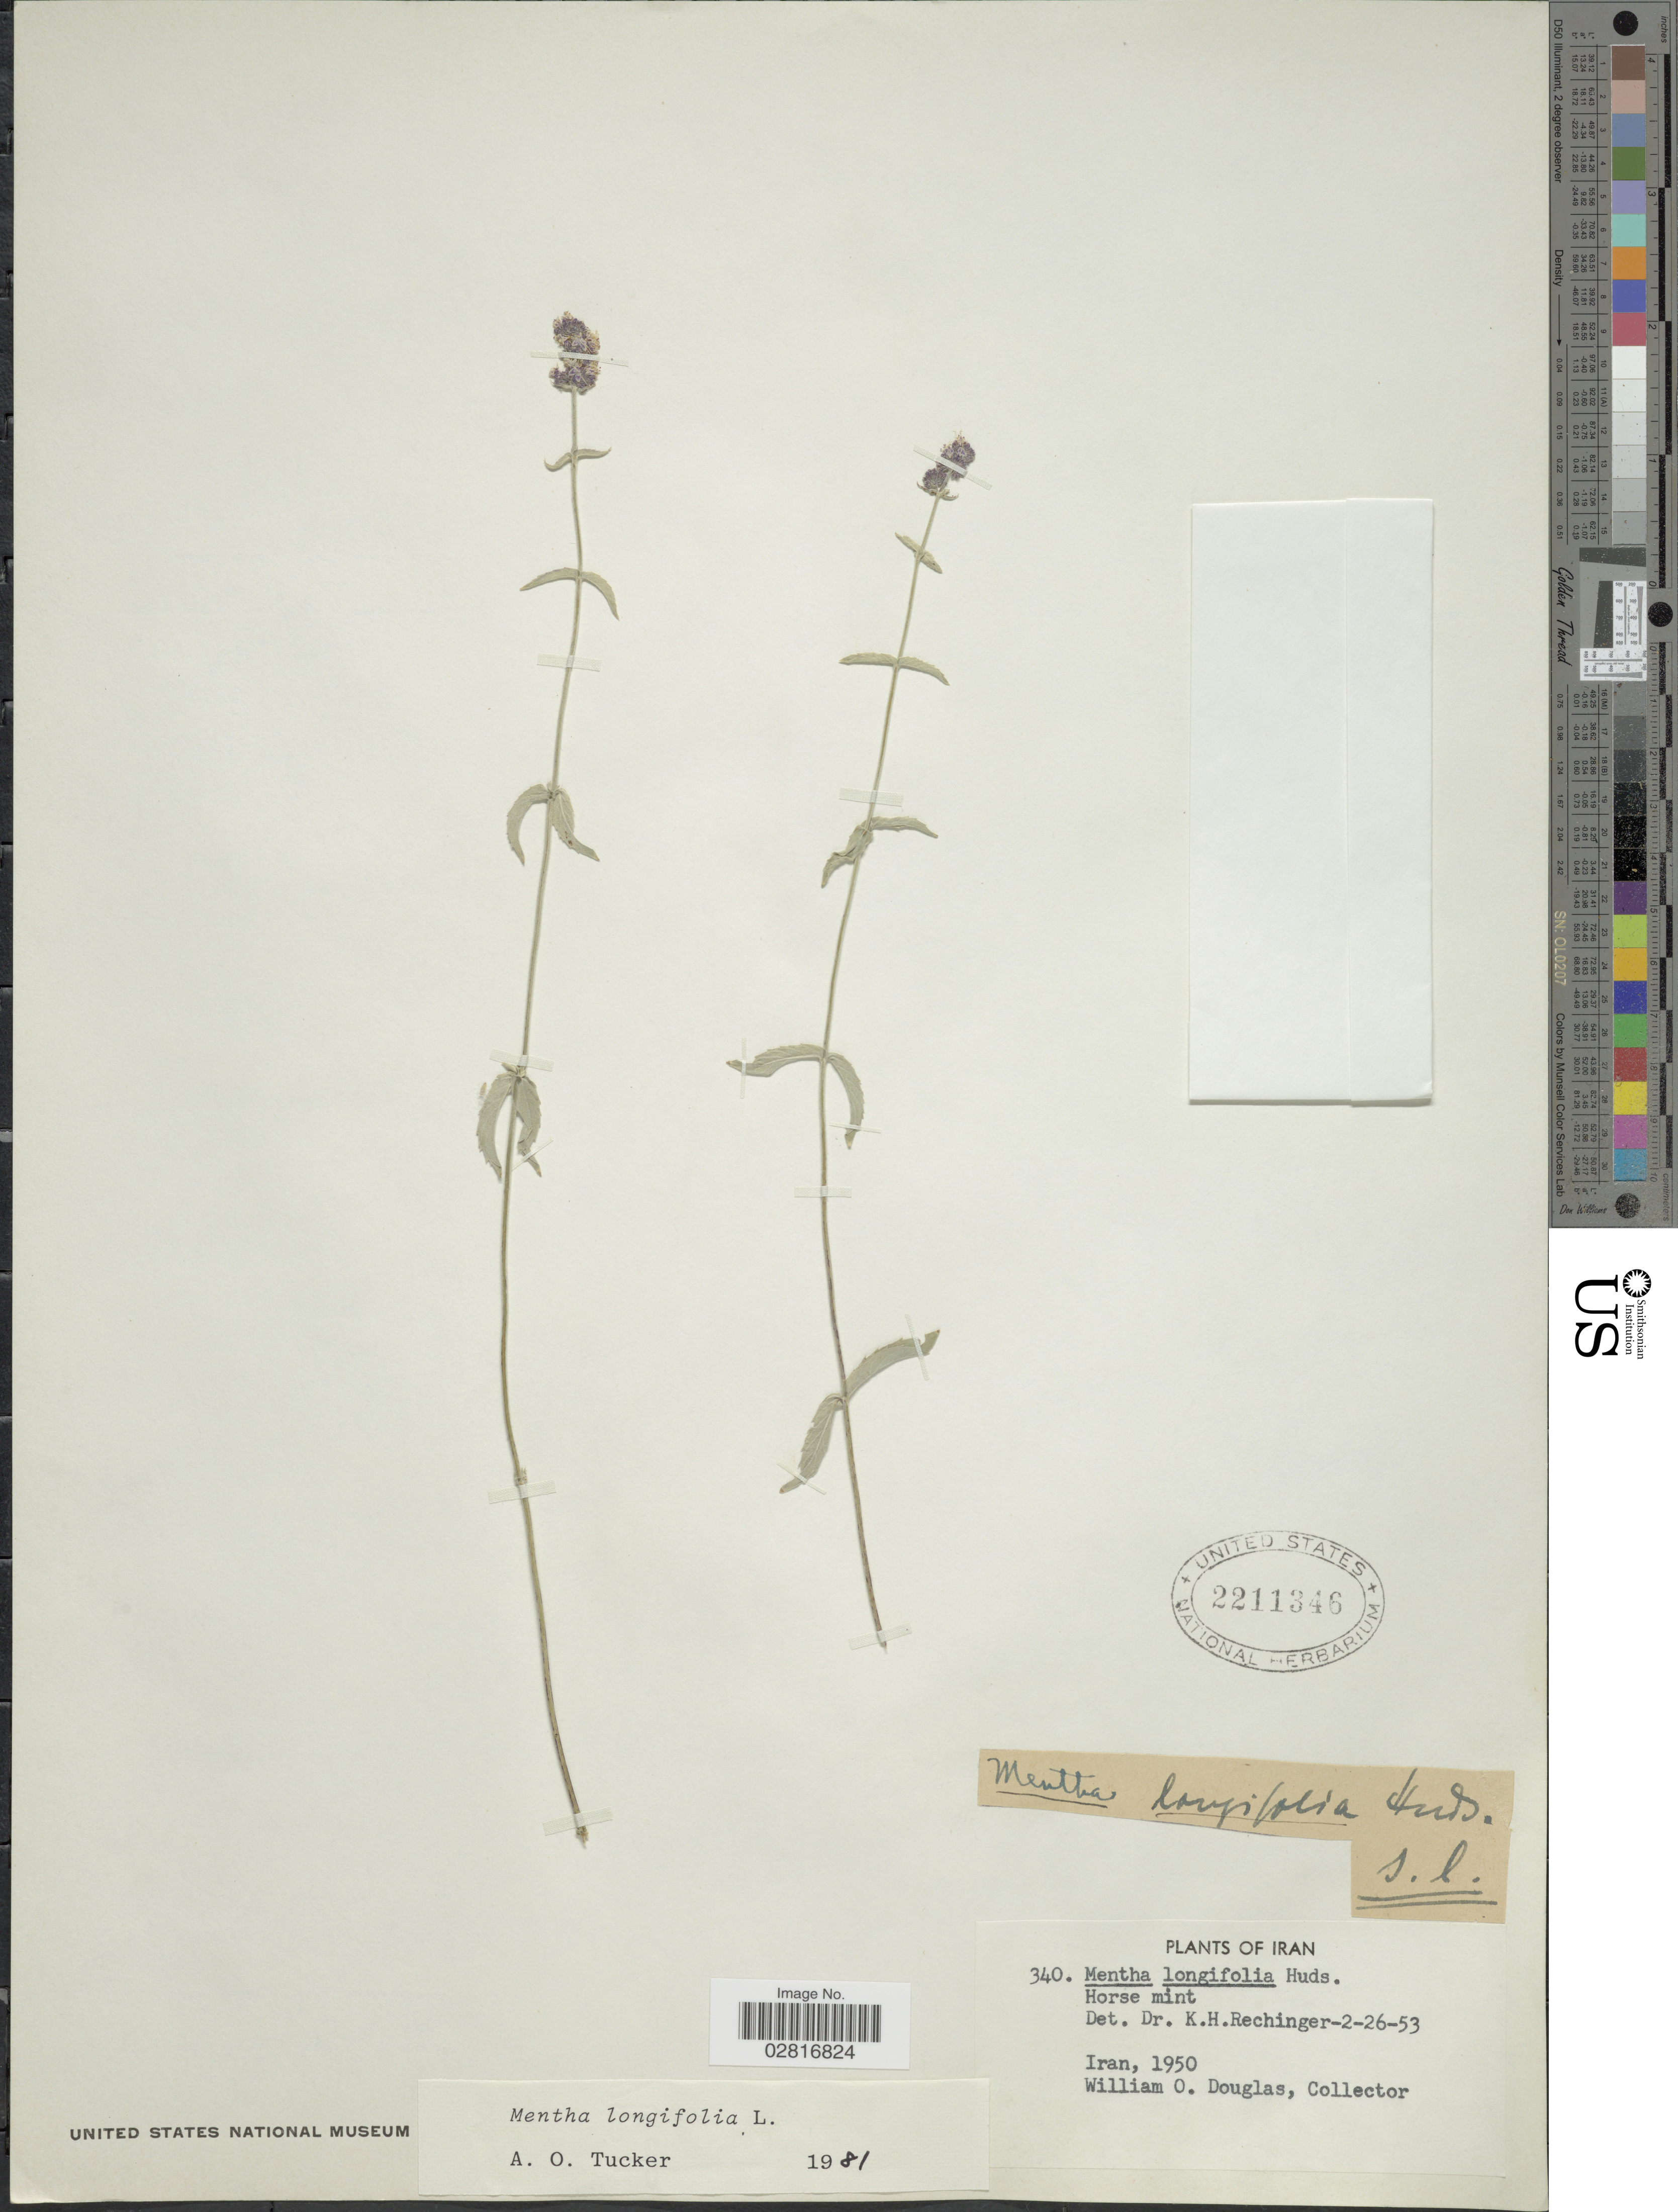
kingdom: Plantae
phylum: Tracheophyta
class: Magnoliopsida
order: Lamiales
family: Lamiaceae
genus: Mentha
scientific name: Mentha longifolia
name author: (L.) L.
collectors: W. Douglas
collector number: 340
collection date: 1950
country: Iran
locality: Iran.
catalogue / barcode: US 2211346